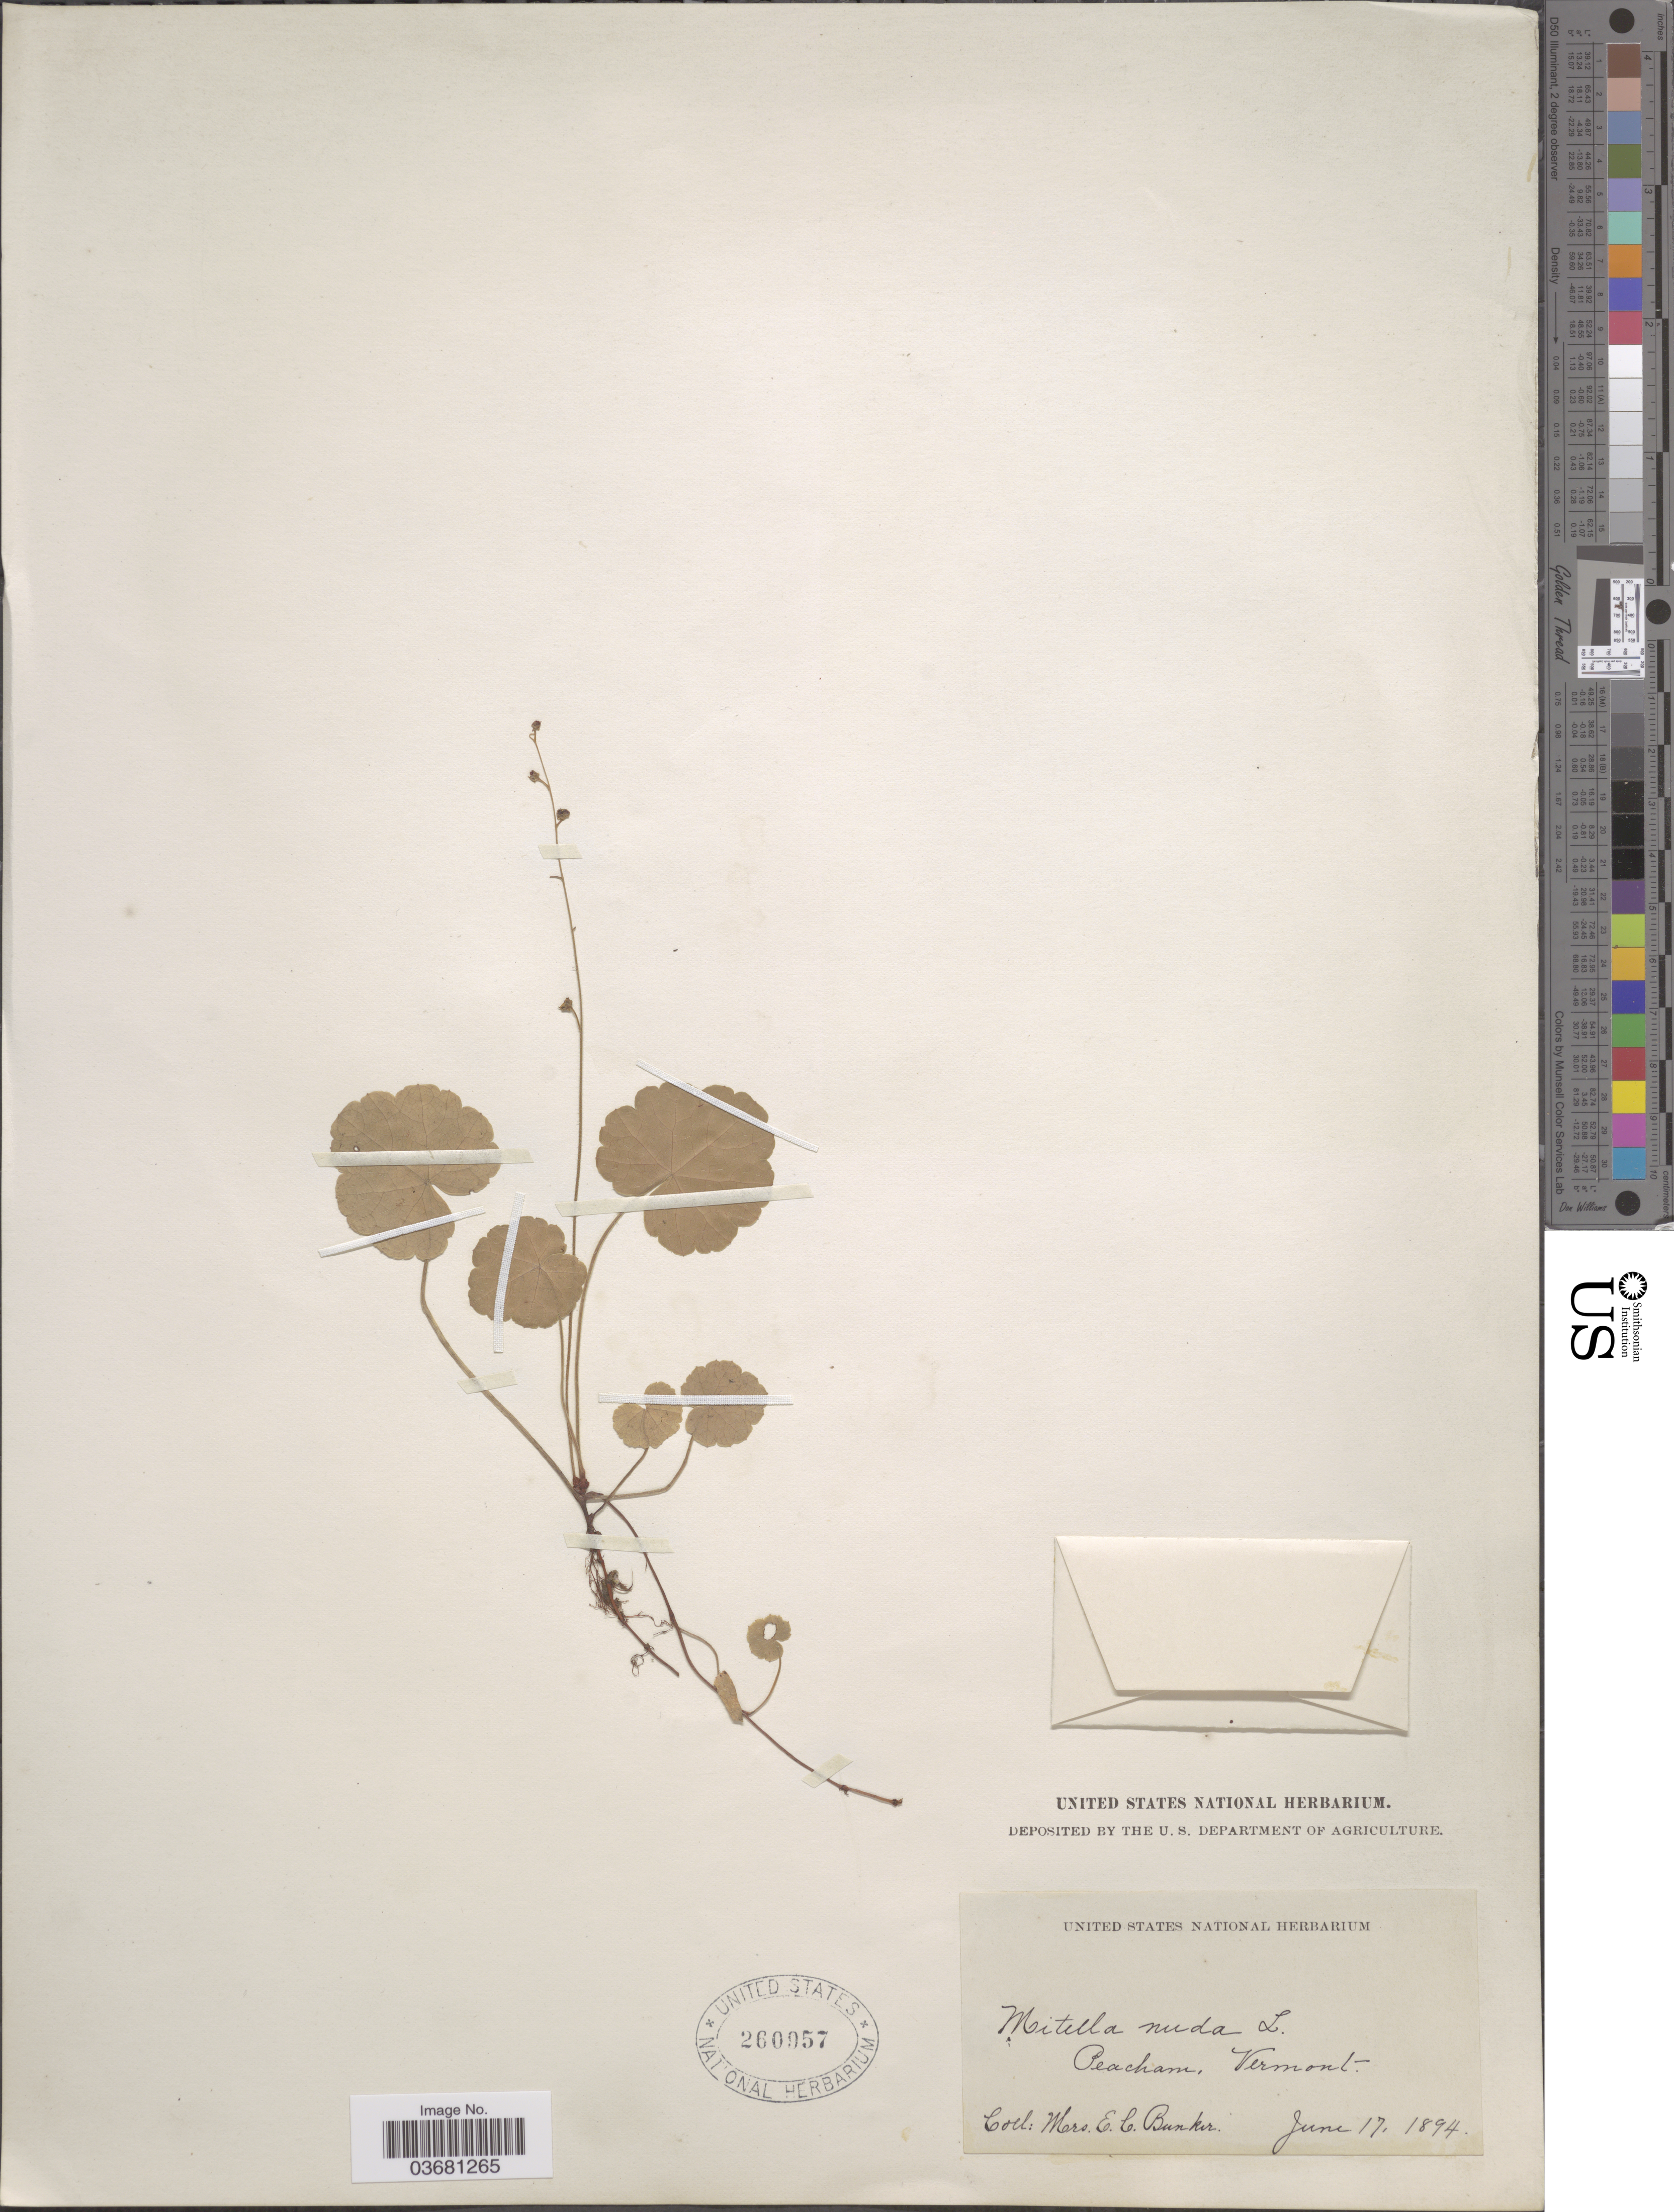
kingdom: Plantae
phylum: Tracheophyta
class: Magnoliopsida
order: Saxifragales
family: Saxifragaceae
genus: Mitella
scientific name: Mitella nuda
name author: L.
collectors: E. Bunker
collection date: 1894-06-17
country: United States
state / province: Vermont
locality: Peacham.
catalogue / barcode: US 260957